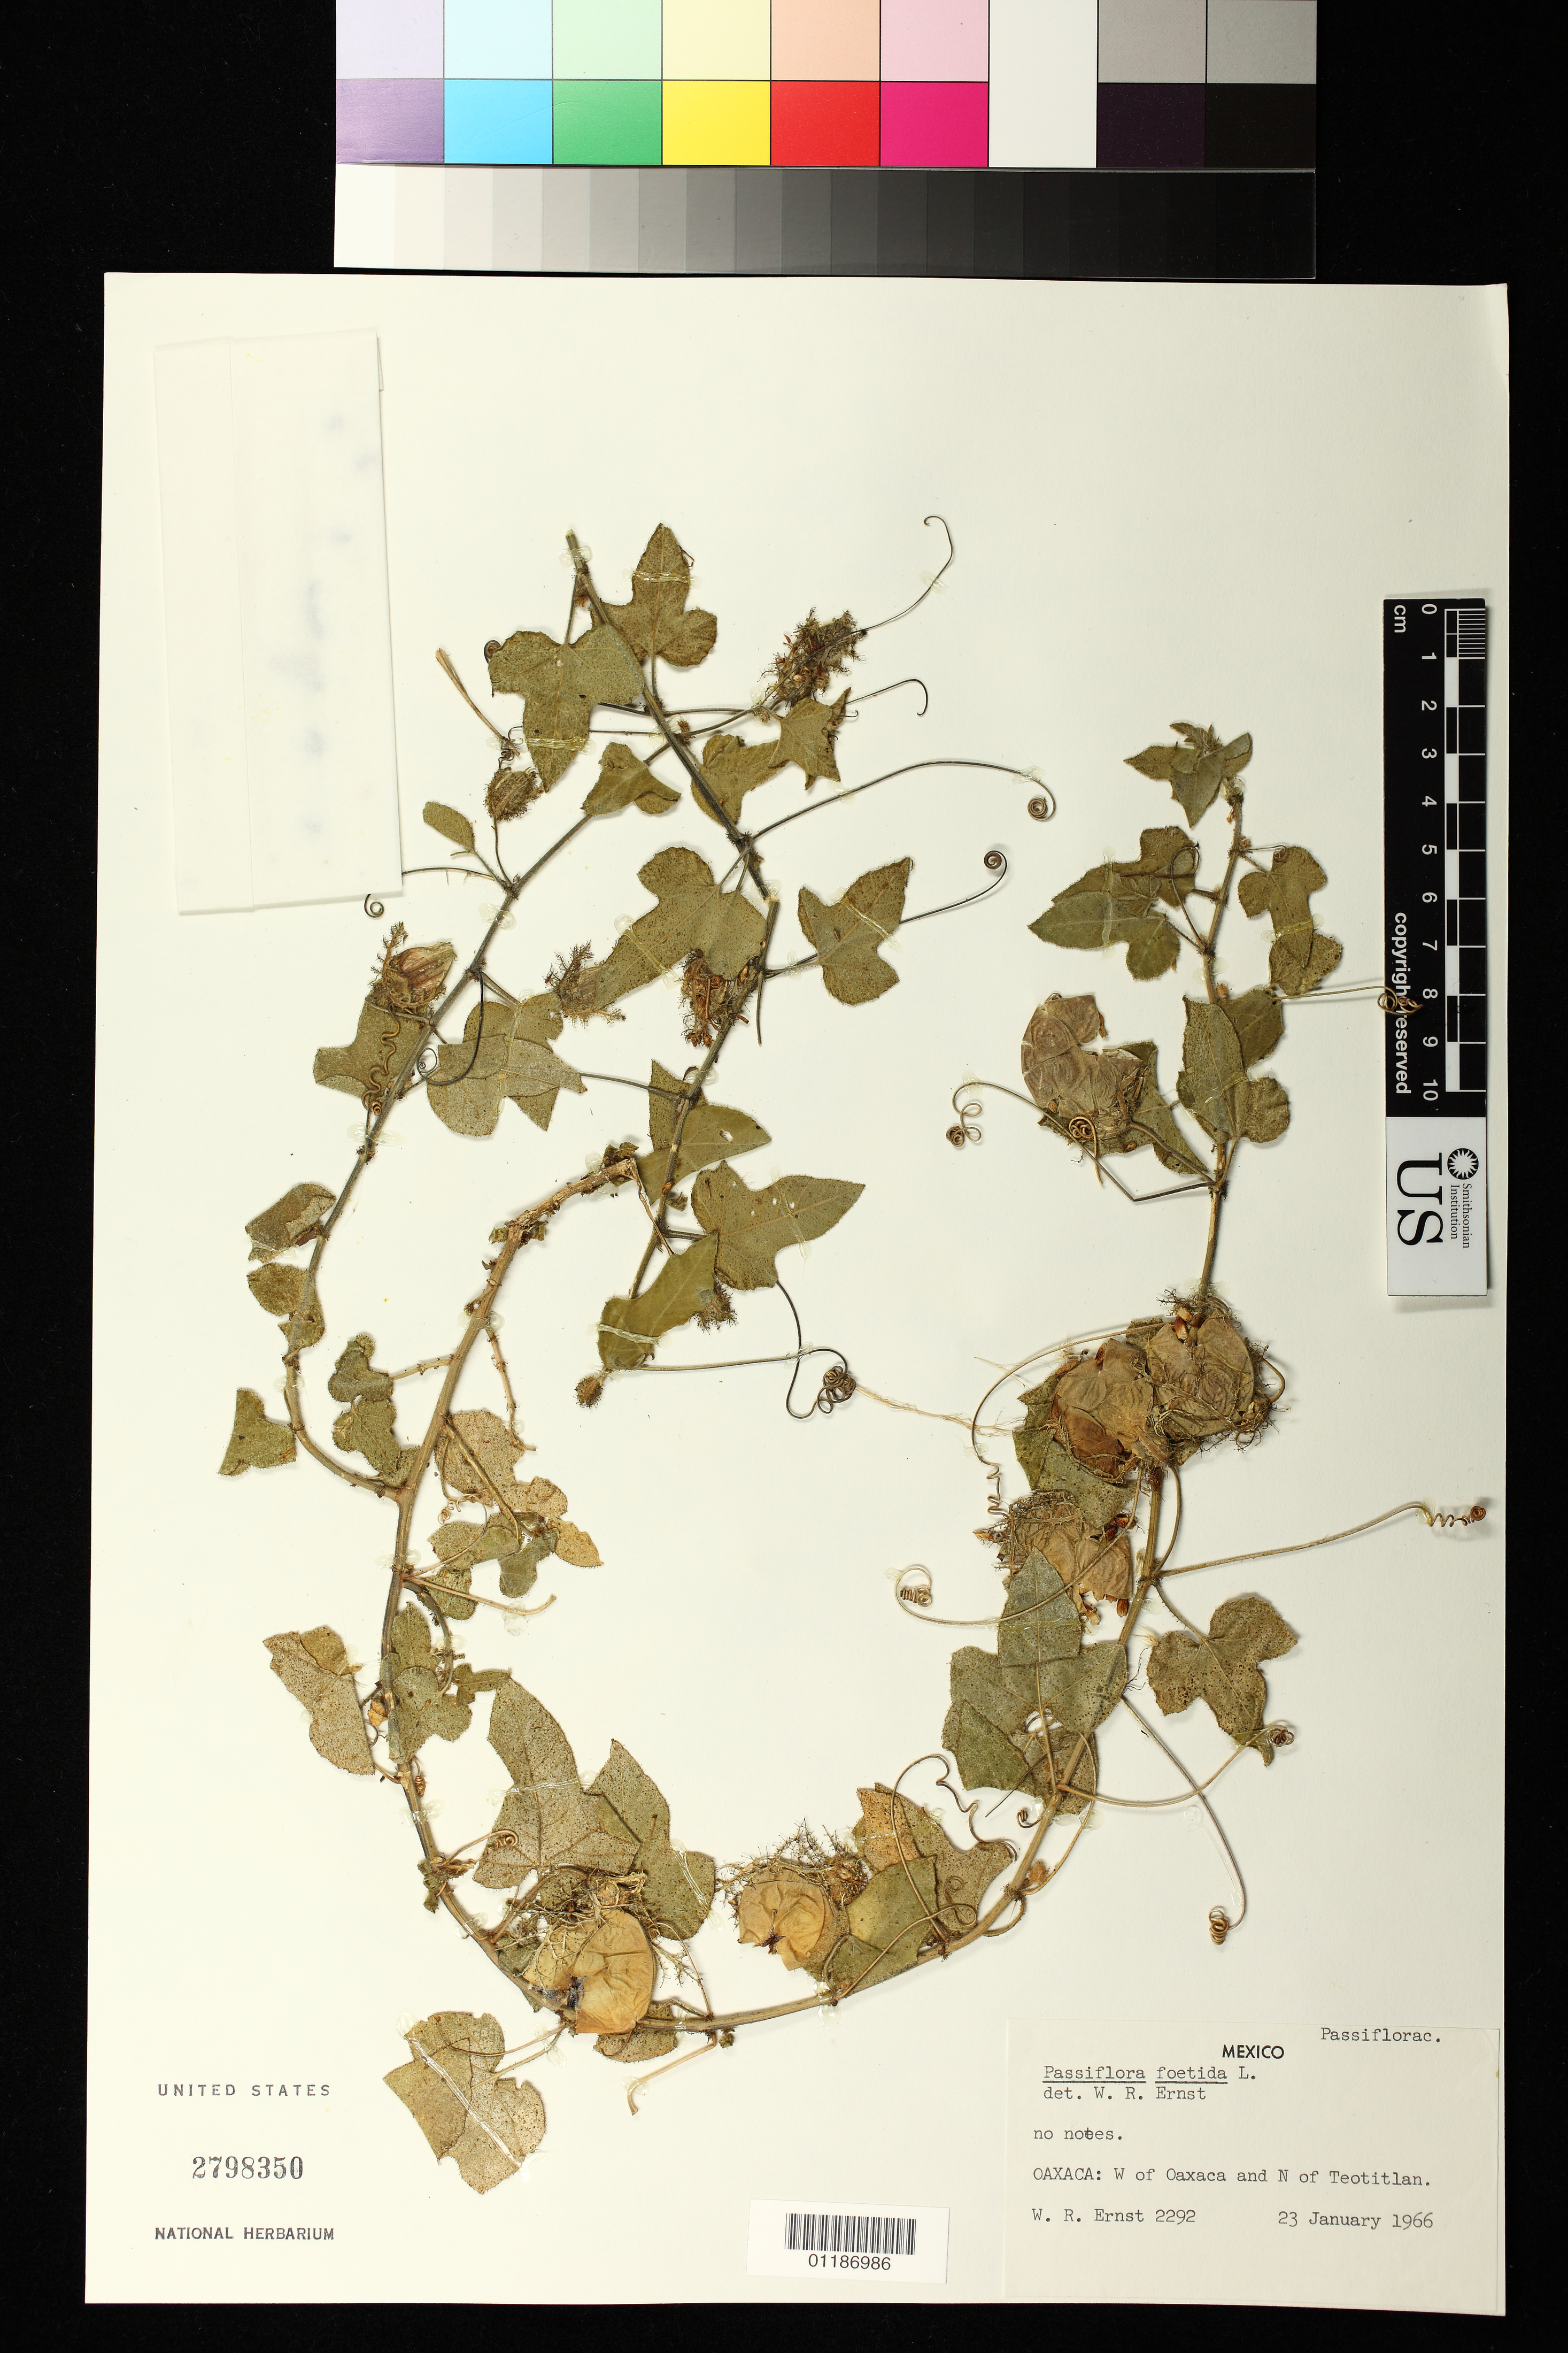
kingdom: Plantae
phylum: Tracheophyta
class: Magnoliopsida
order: Malpighiales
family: Passifloraceae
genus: Passiflora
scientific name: Passiflora foetida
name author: L.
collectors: W. R. Ernst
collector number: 2292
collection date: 1966-01-23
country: Mexico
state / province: Oaxaca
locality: W of Oaxaca and N of Teotitlan.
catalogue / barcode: US 2798350